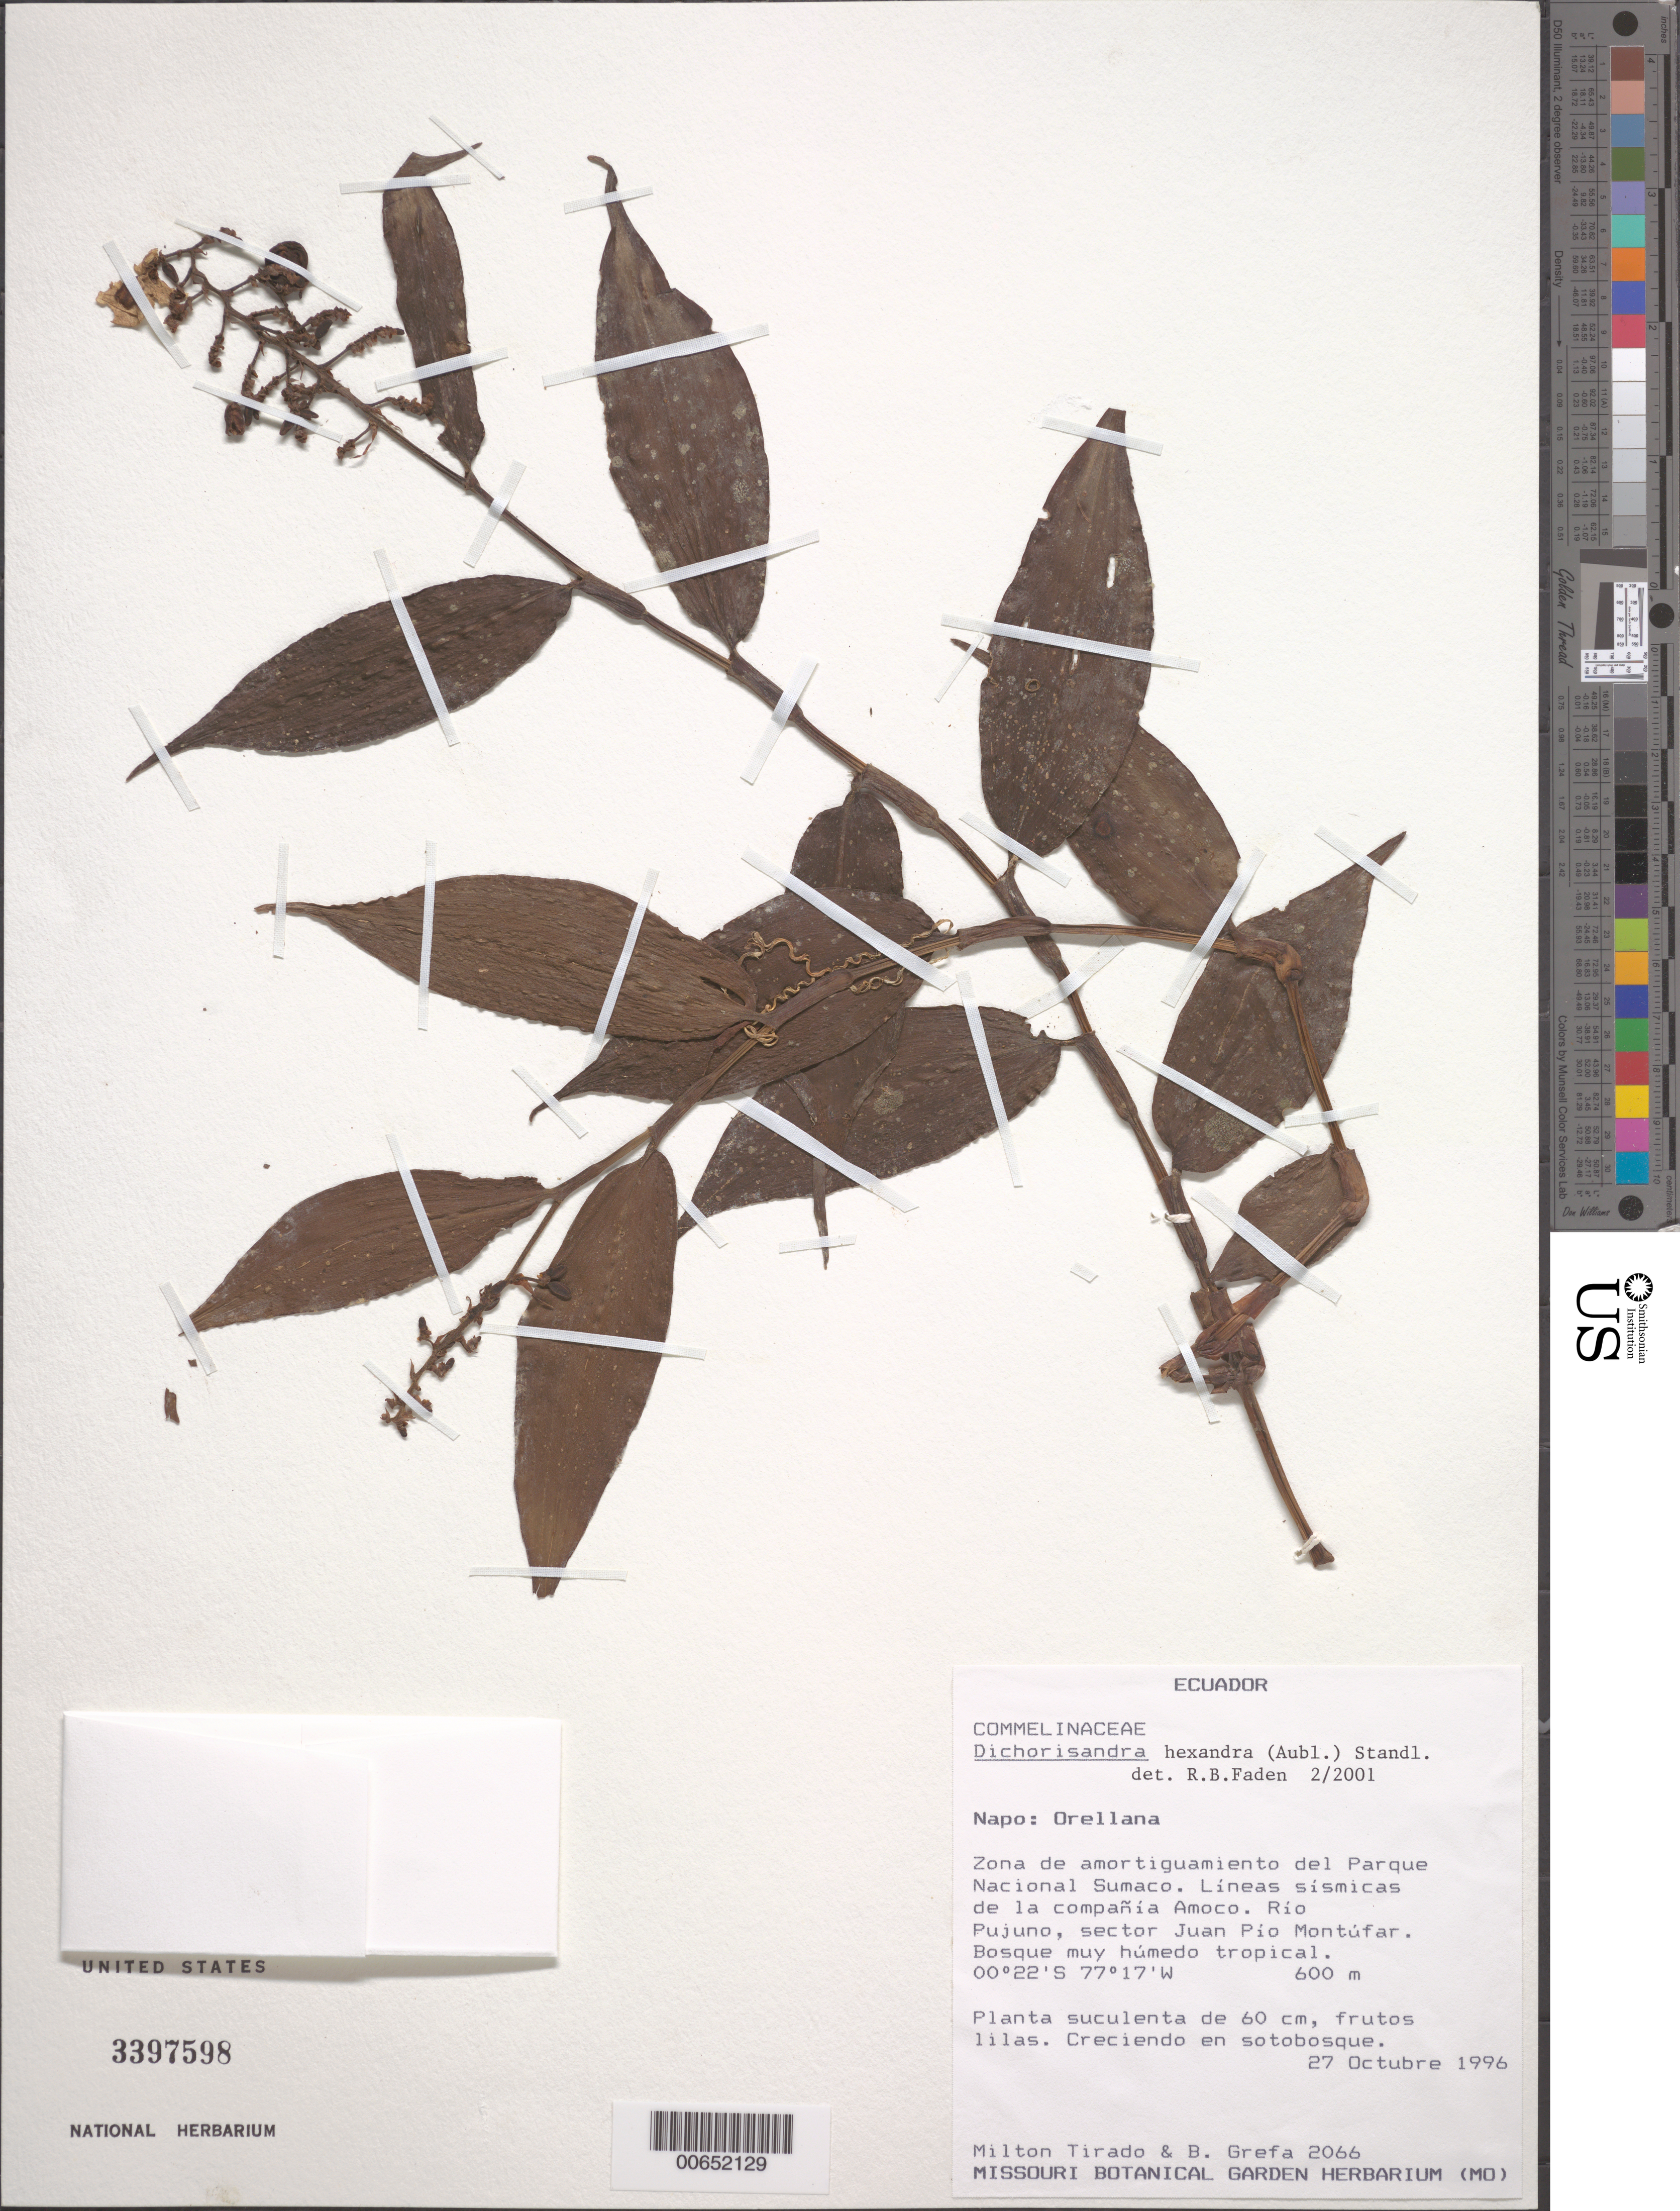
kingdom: Plantae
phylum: Tracheophyta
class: Liliopsida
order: Commelinales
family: Commelinaceae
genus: Dichorisandra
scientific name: Dichorisandra hexandra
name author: (Aubl.) Standl.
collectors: M. Tirado & B. Grefa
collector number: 2066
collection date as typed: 27 Oct 1996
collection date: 1996-10-27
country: Ecuador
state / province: Napo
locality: Zona de amortiguamiento del Parque Nacional suMaco, Rio pujuno, sector juan pio montufar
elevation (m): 600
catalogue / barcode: US 3397598